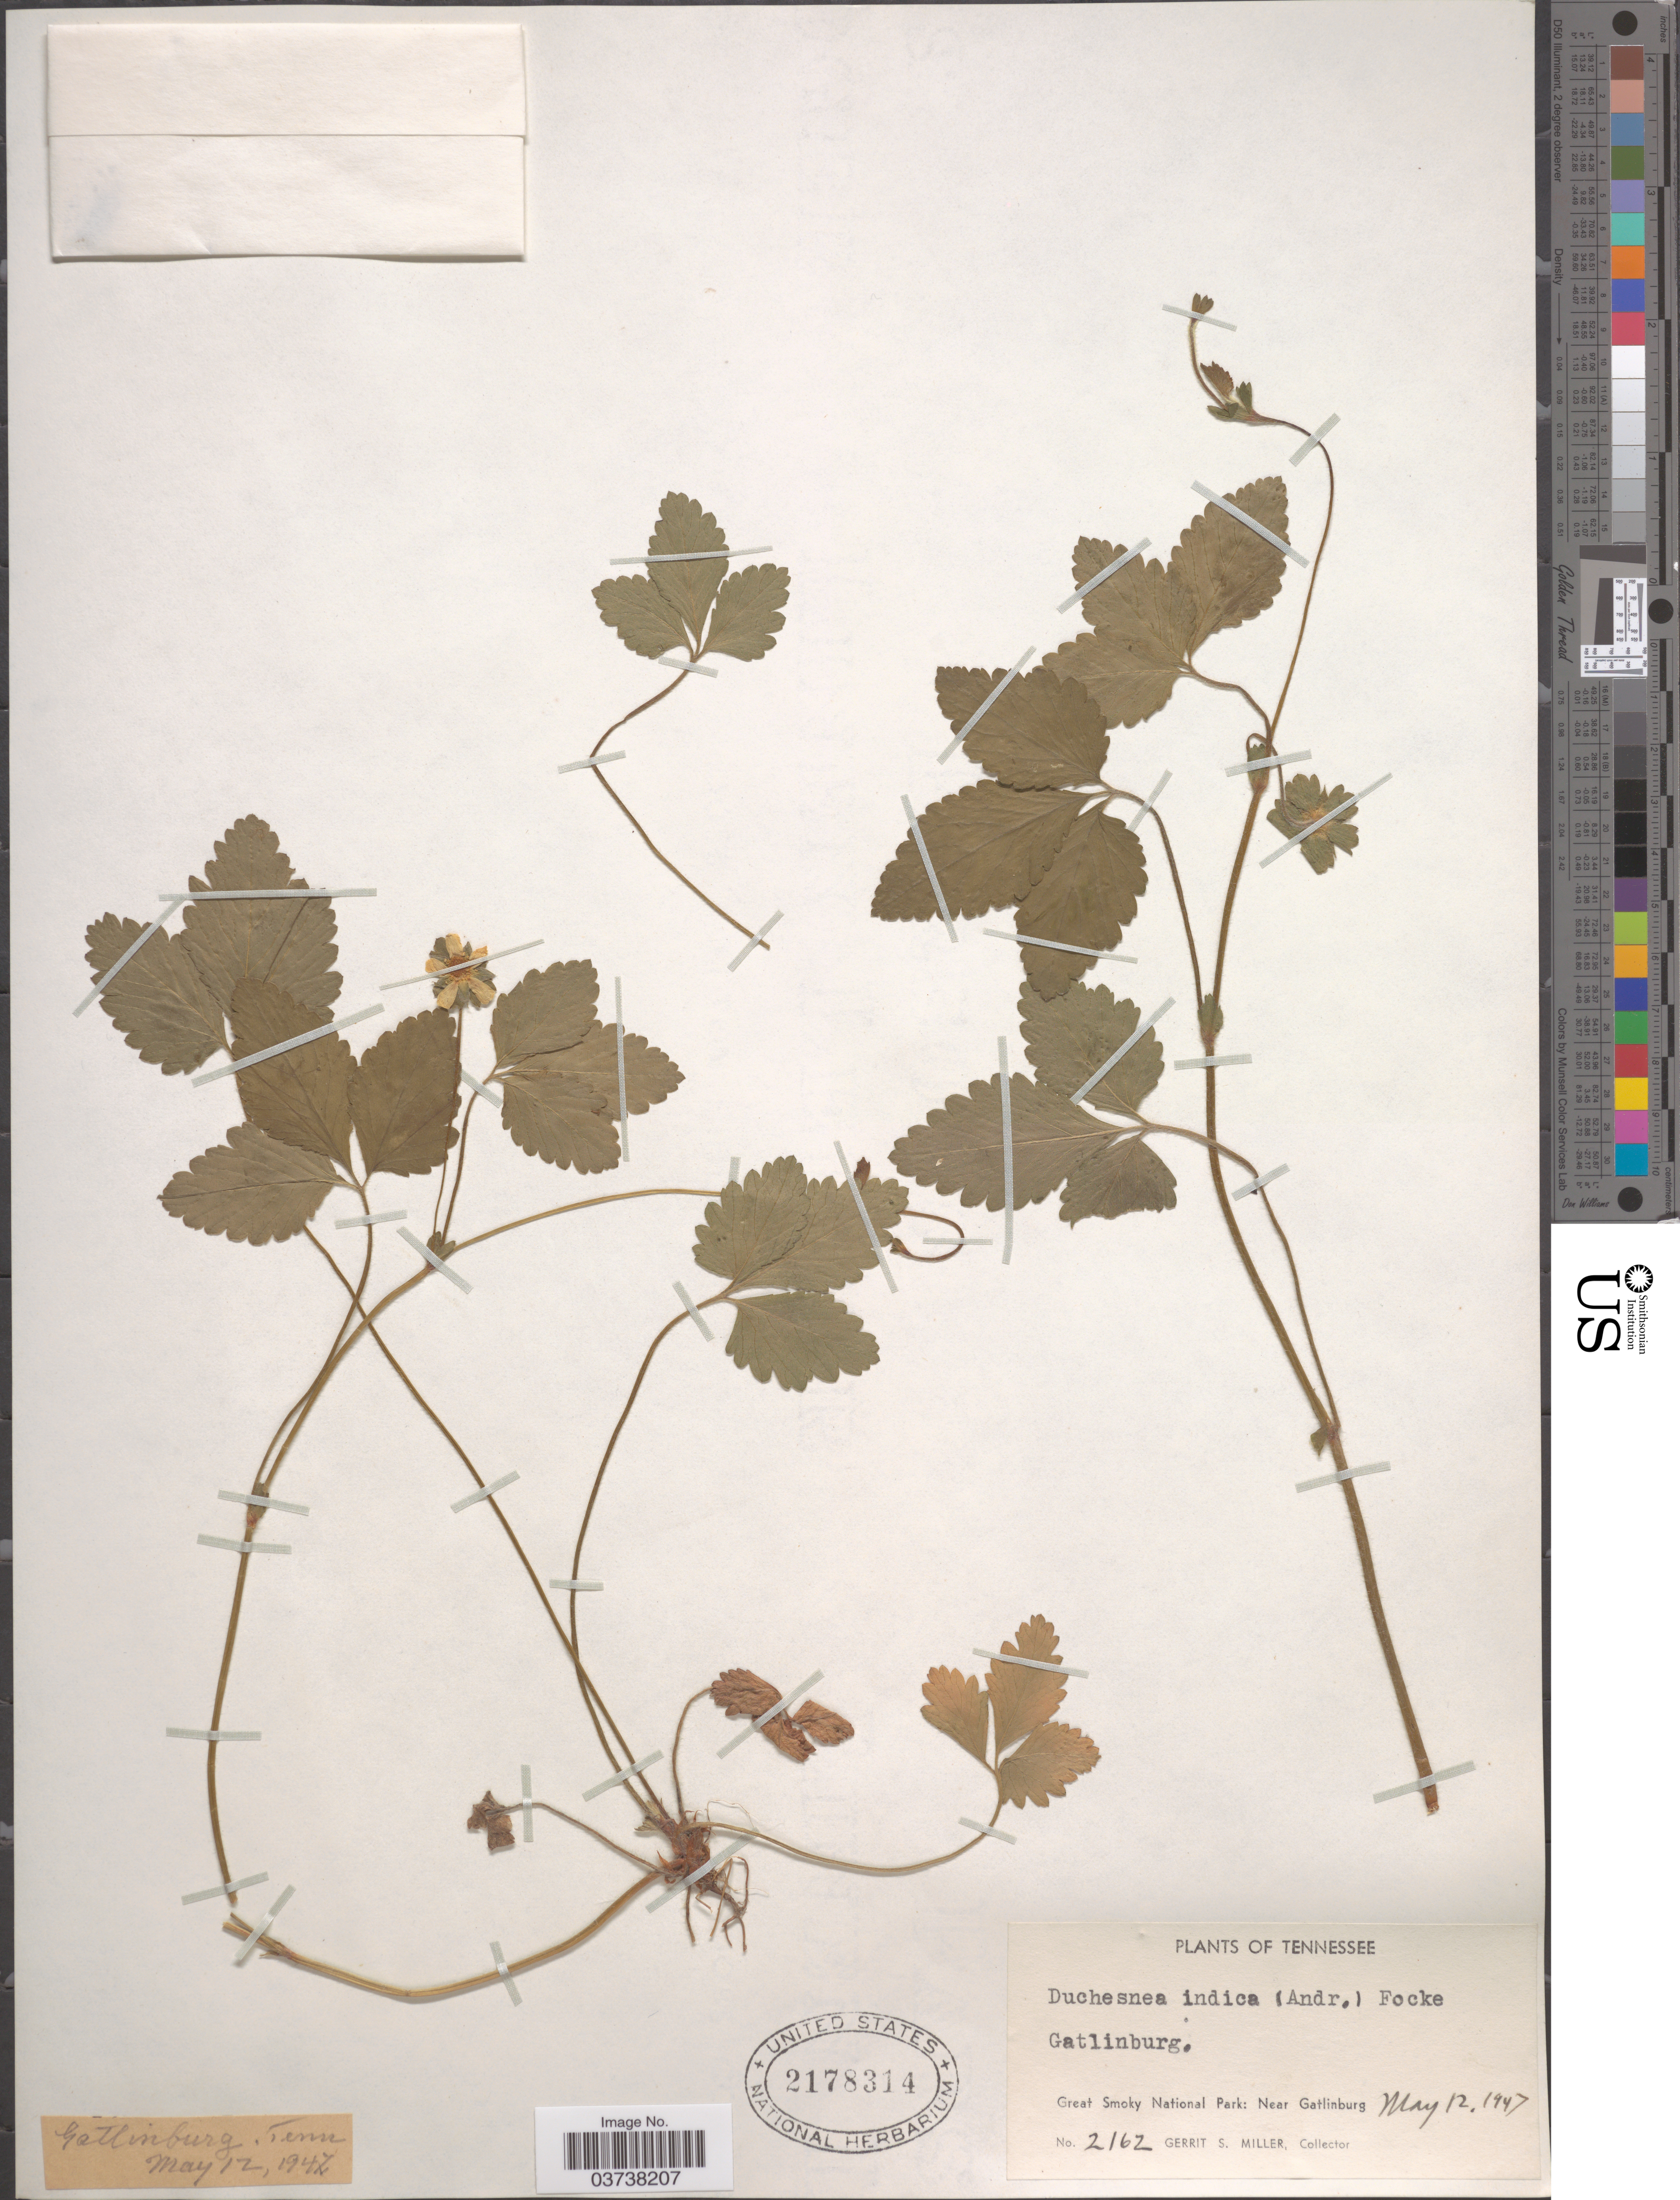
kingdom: Plantae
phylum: Tracheophyta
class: Magnoliopsida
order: Rosales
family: Rosaceae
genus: Potentilla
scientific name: Potentilla indica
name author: (Andrews) Th. Wolf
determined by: Strong, Mark T., (BOT), Smithsonian Institution - National Museum of Natural History (UNITED STATES)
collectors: G. S. Miller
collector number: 2162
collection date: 1947-05-12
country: United States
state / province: Tennessee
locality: Gatlinburg, Great Smoky National Park: Near Gatlinburg.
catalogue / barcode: US 2178314